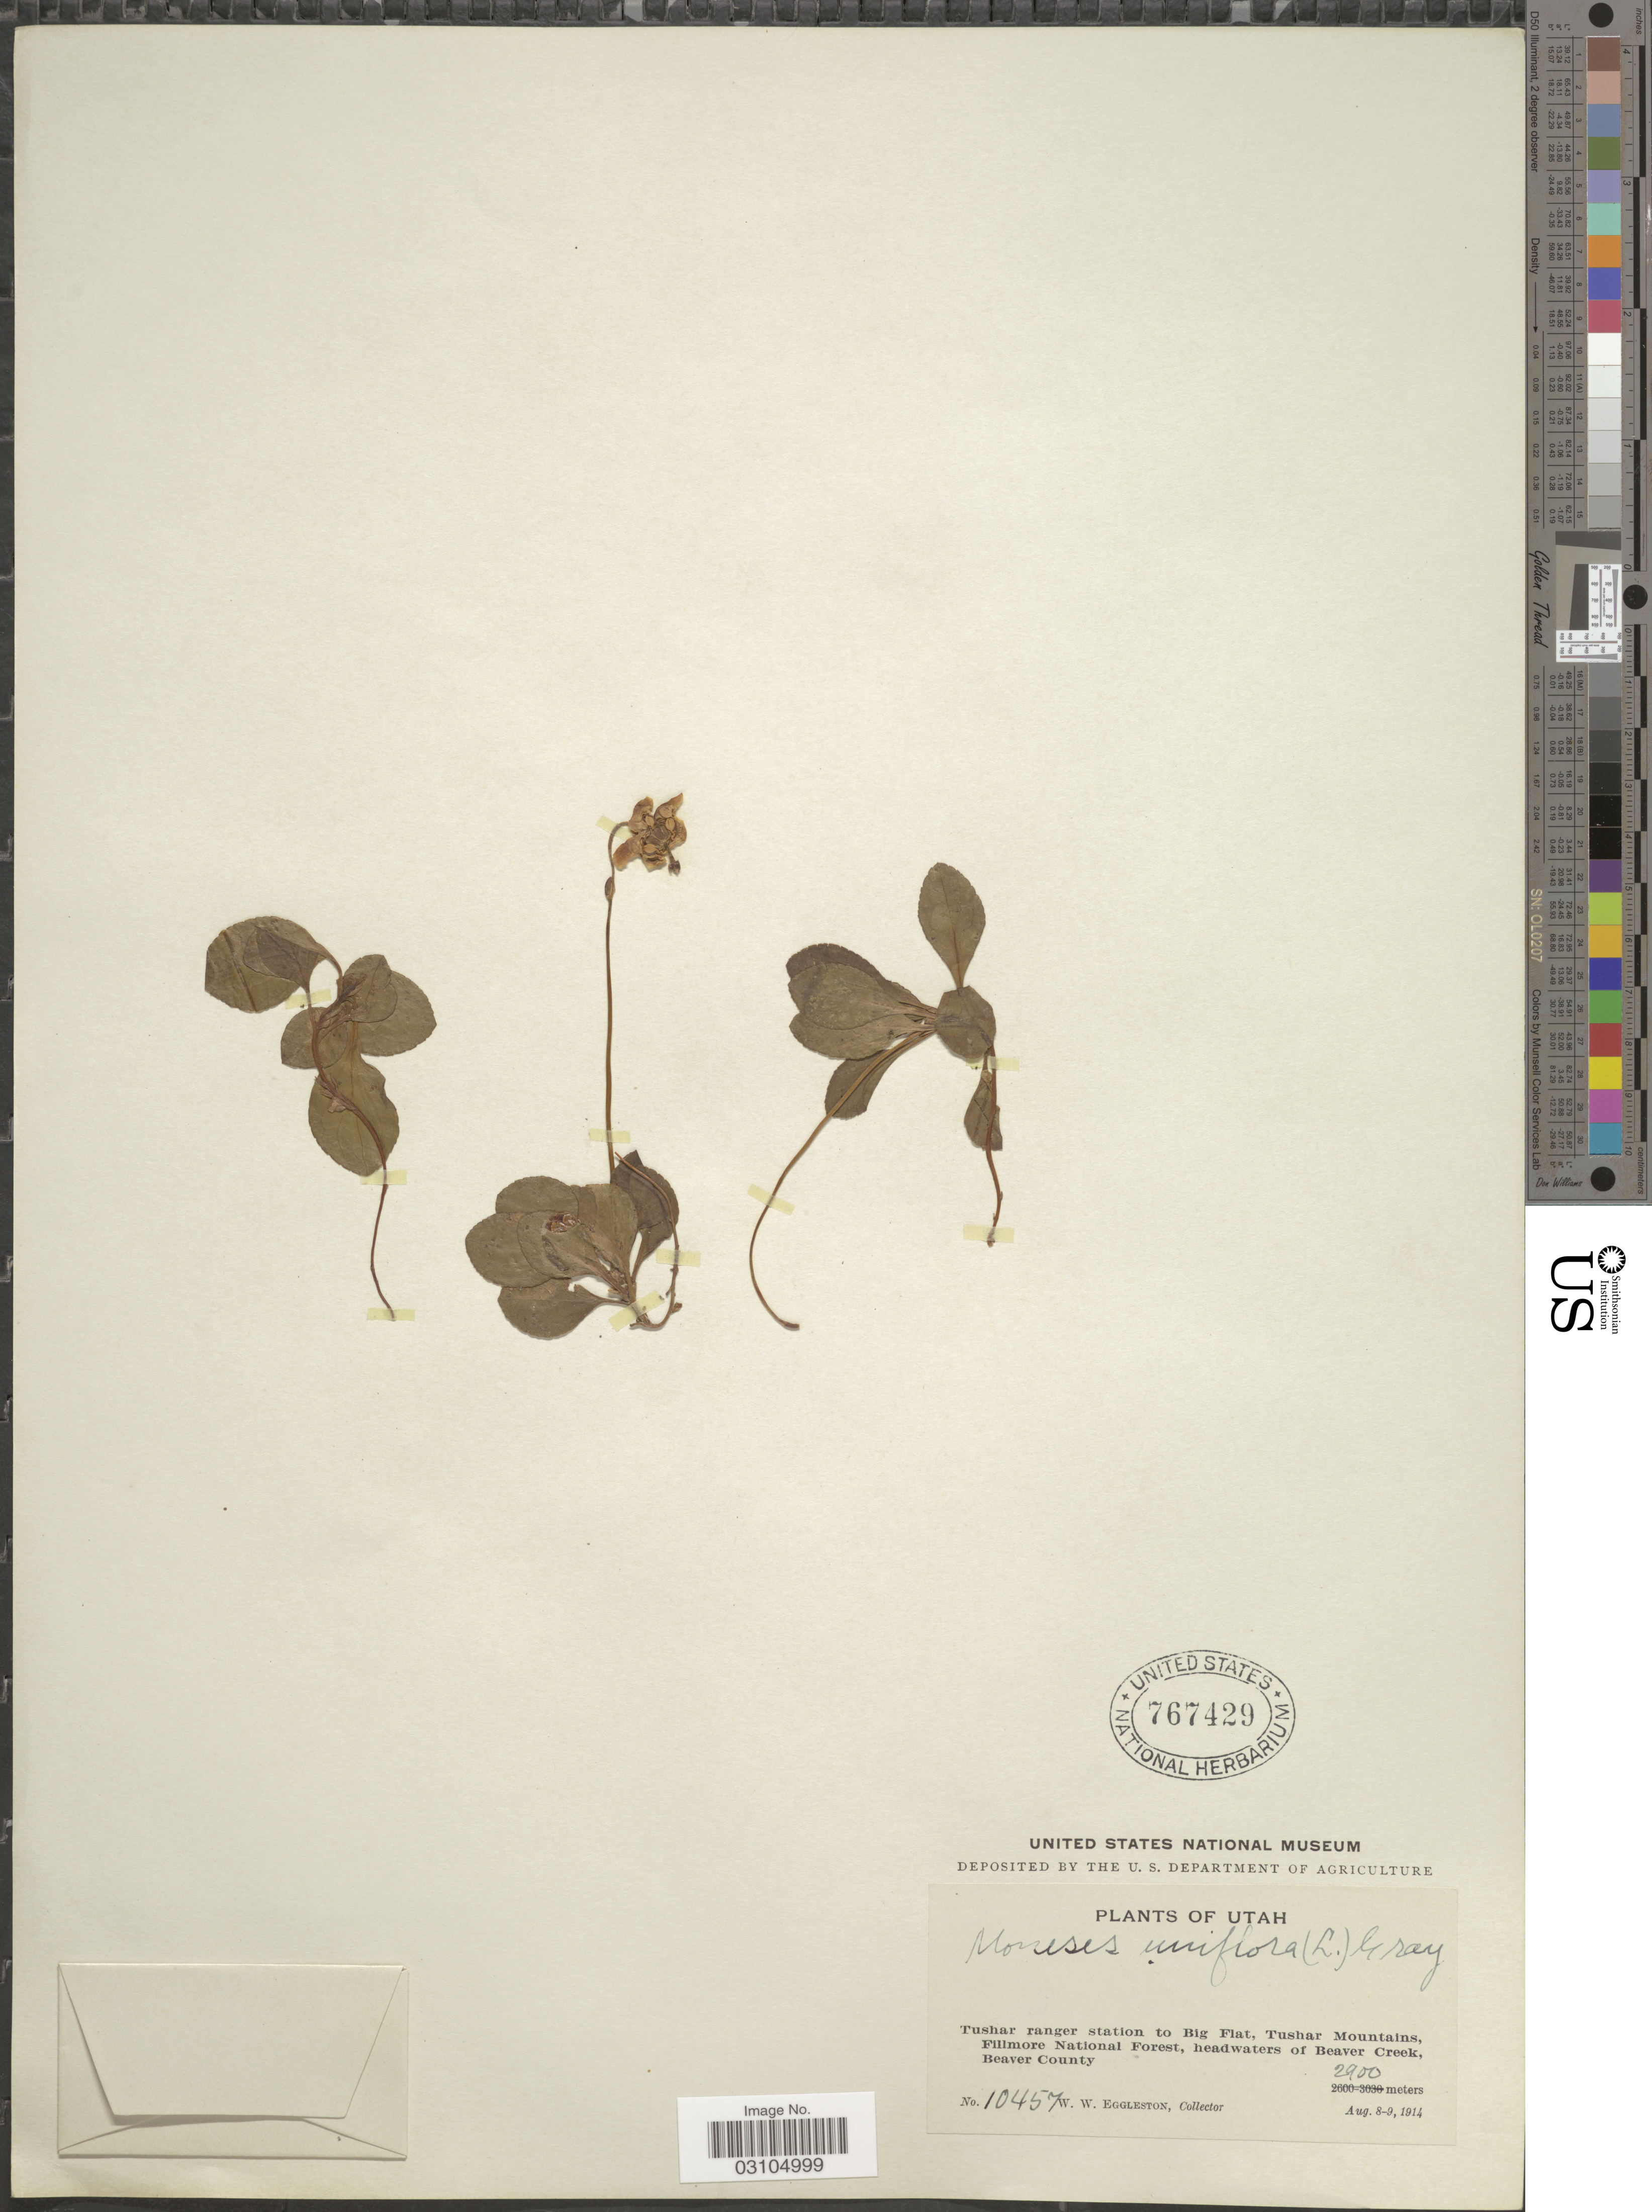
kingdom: Plantae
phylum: Tracheophyta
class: Magnoliopsida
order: Ericales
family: Ericaceae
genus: Moneses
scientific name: Moneses uniflora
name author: (L.) A. Gray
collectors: W. W. Eggleston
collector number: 10457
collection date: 1914-08-08/1914-08-09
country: United States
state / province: Utah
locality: Tushar ranger station to Big Flat, Tushar Mountains, Fillmore National Forest, headwaters of Beaver Creek, Beaver County.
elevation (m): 2900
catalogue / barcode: US 767429